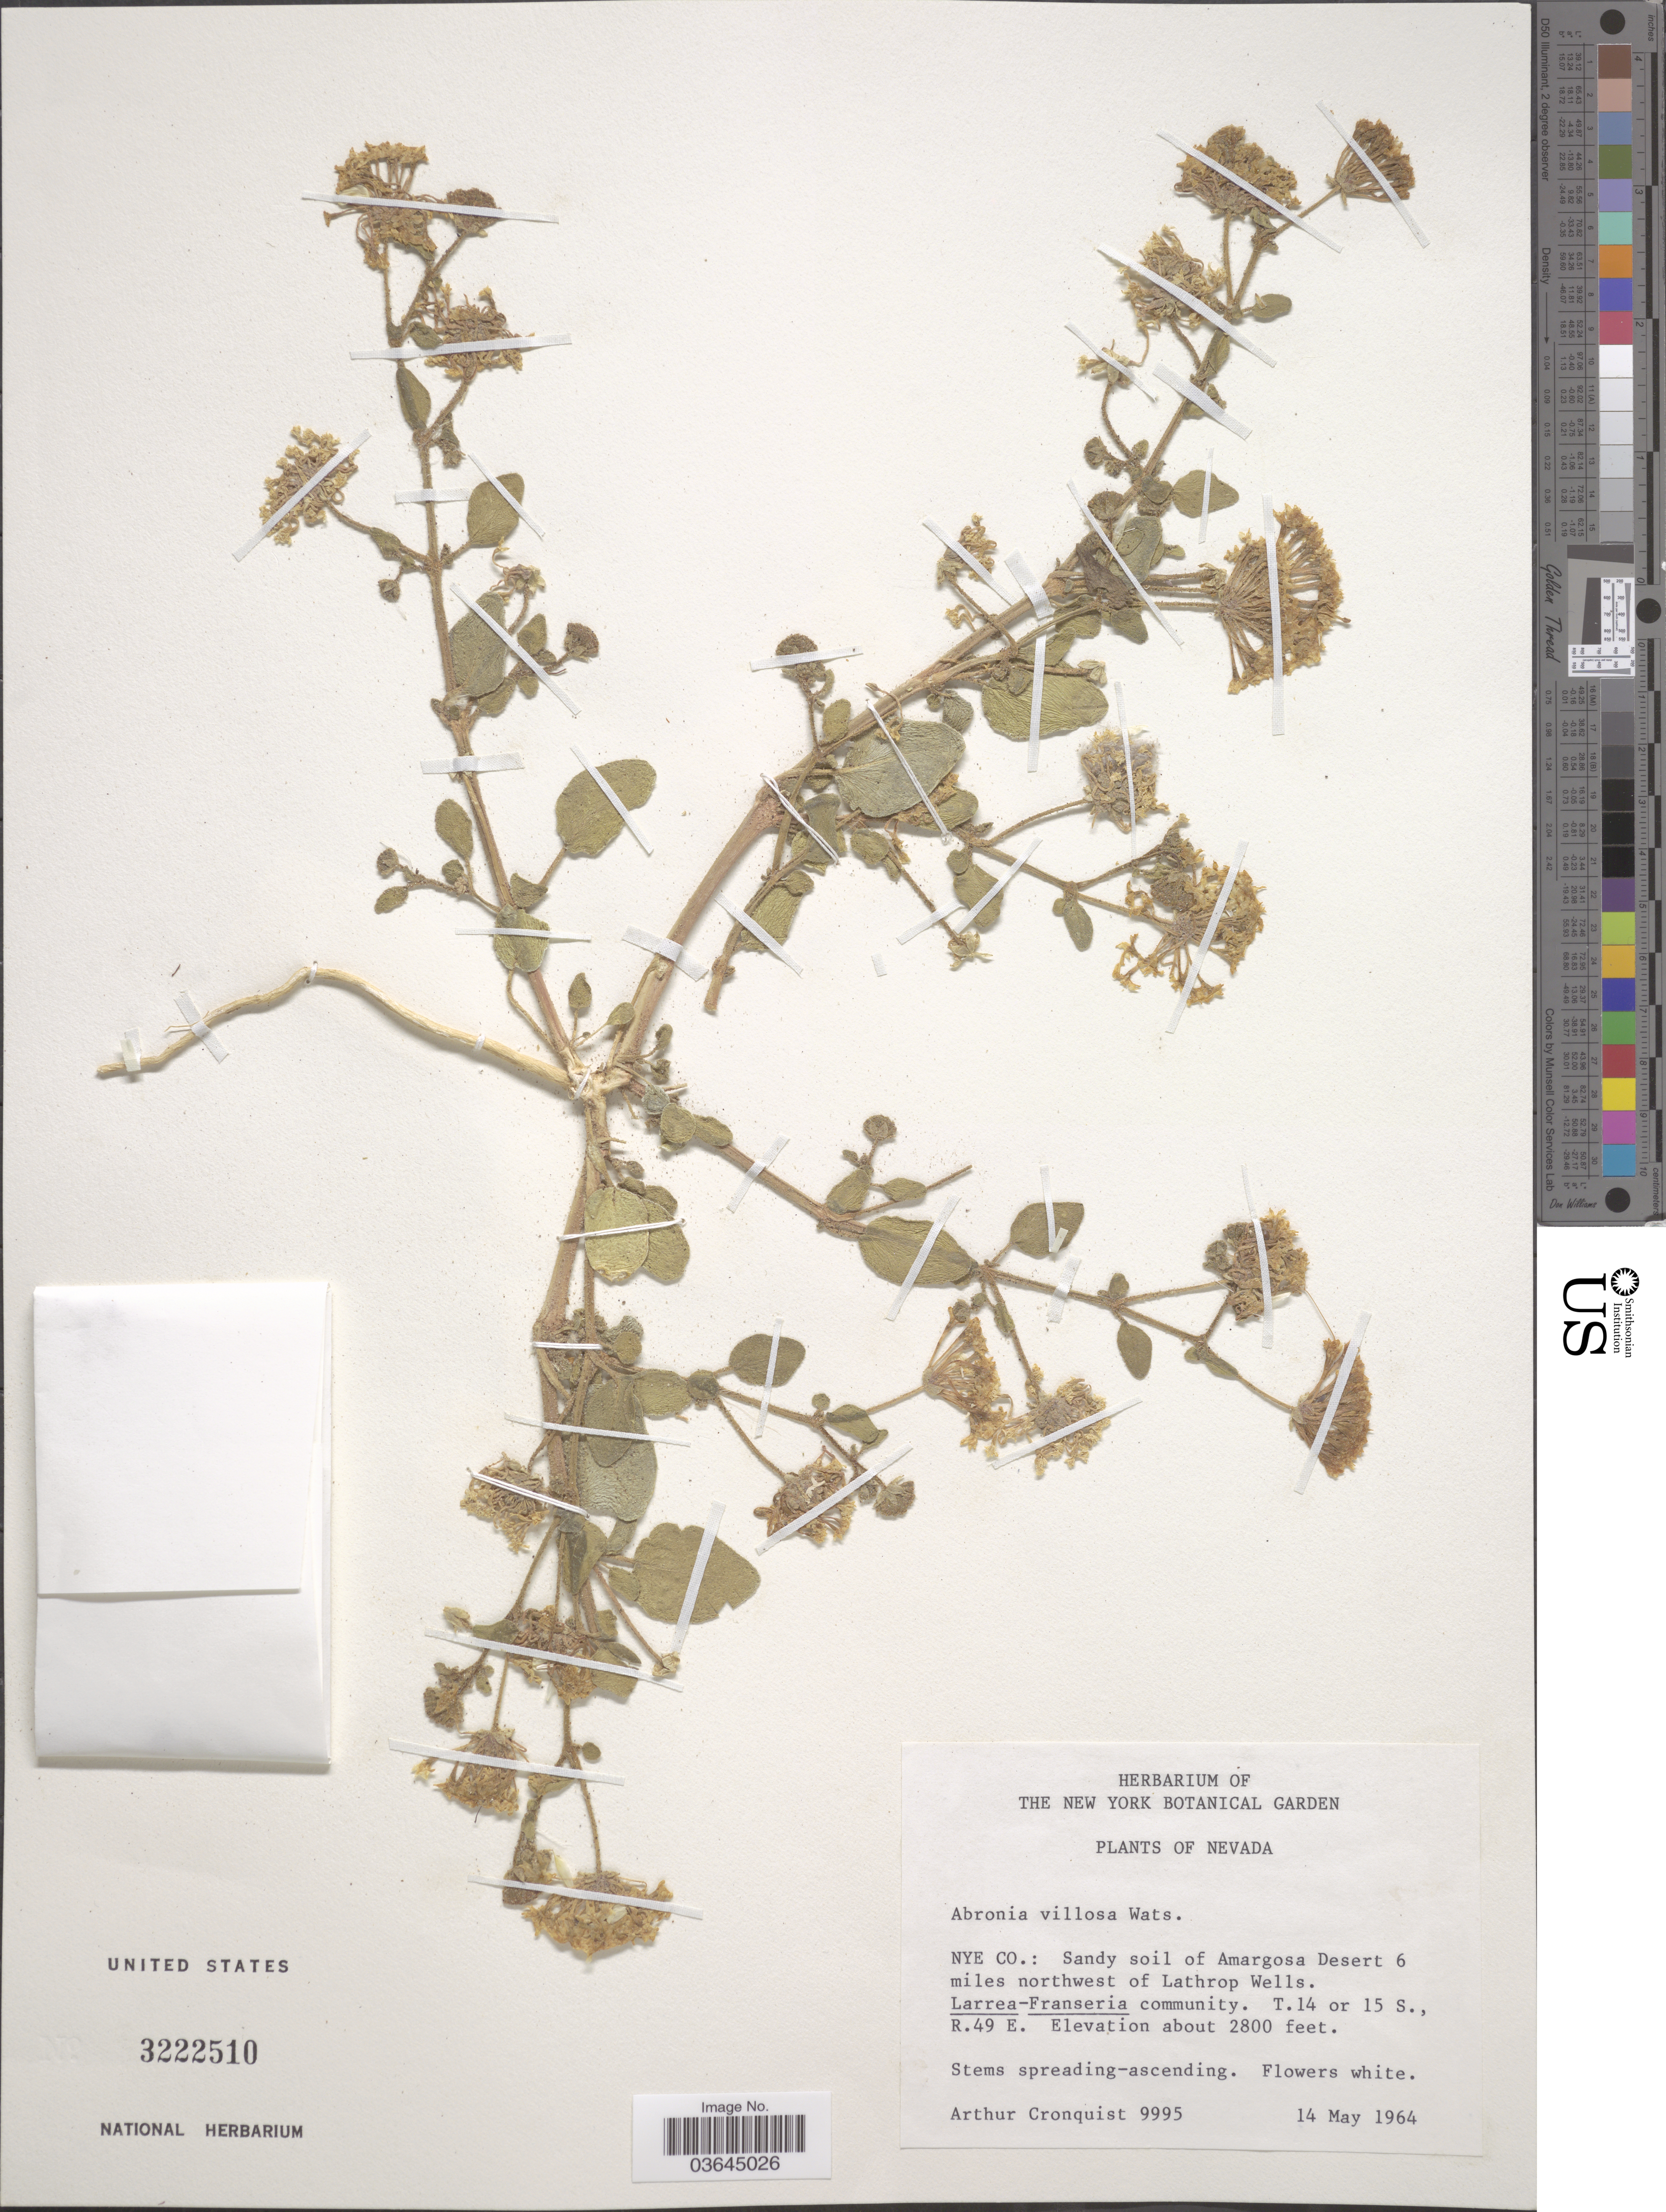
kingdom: Plantae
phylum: Tracheophyta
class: Magnoliopsida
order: Caryophyllales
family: Nyctaginaceae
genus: Abronia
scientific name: Abronia villosa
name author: S. Watson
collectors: A. J. Cronquist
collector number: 9995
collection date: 1964-05-14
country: United States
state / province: Nevada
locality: Nye Co.: Sandy soil of Amargosa Desert 6 miles northwest of Lathrop Wells. T.14 or 15 S., R.49 E.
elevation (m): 853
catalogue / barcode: US 3222510